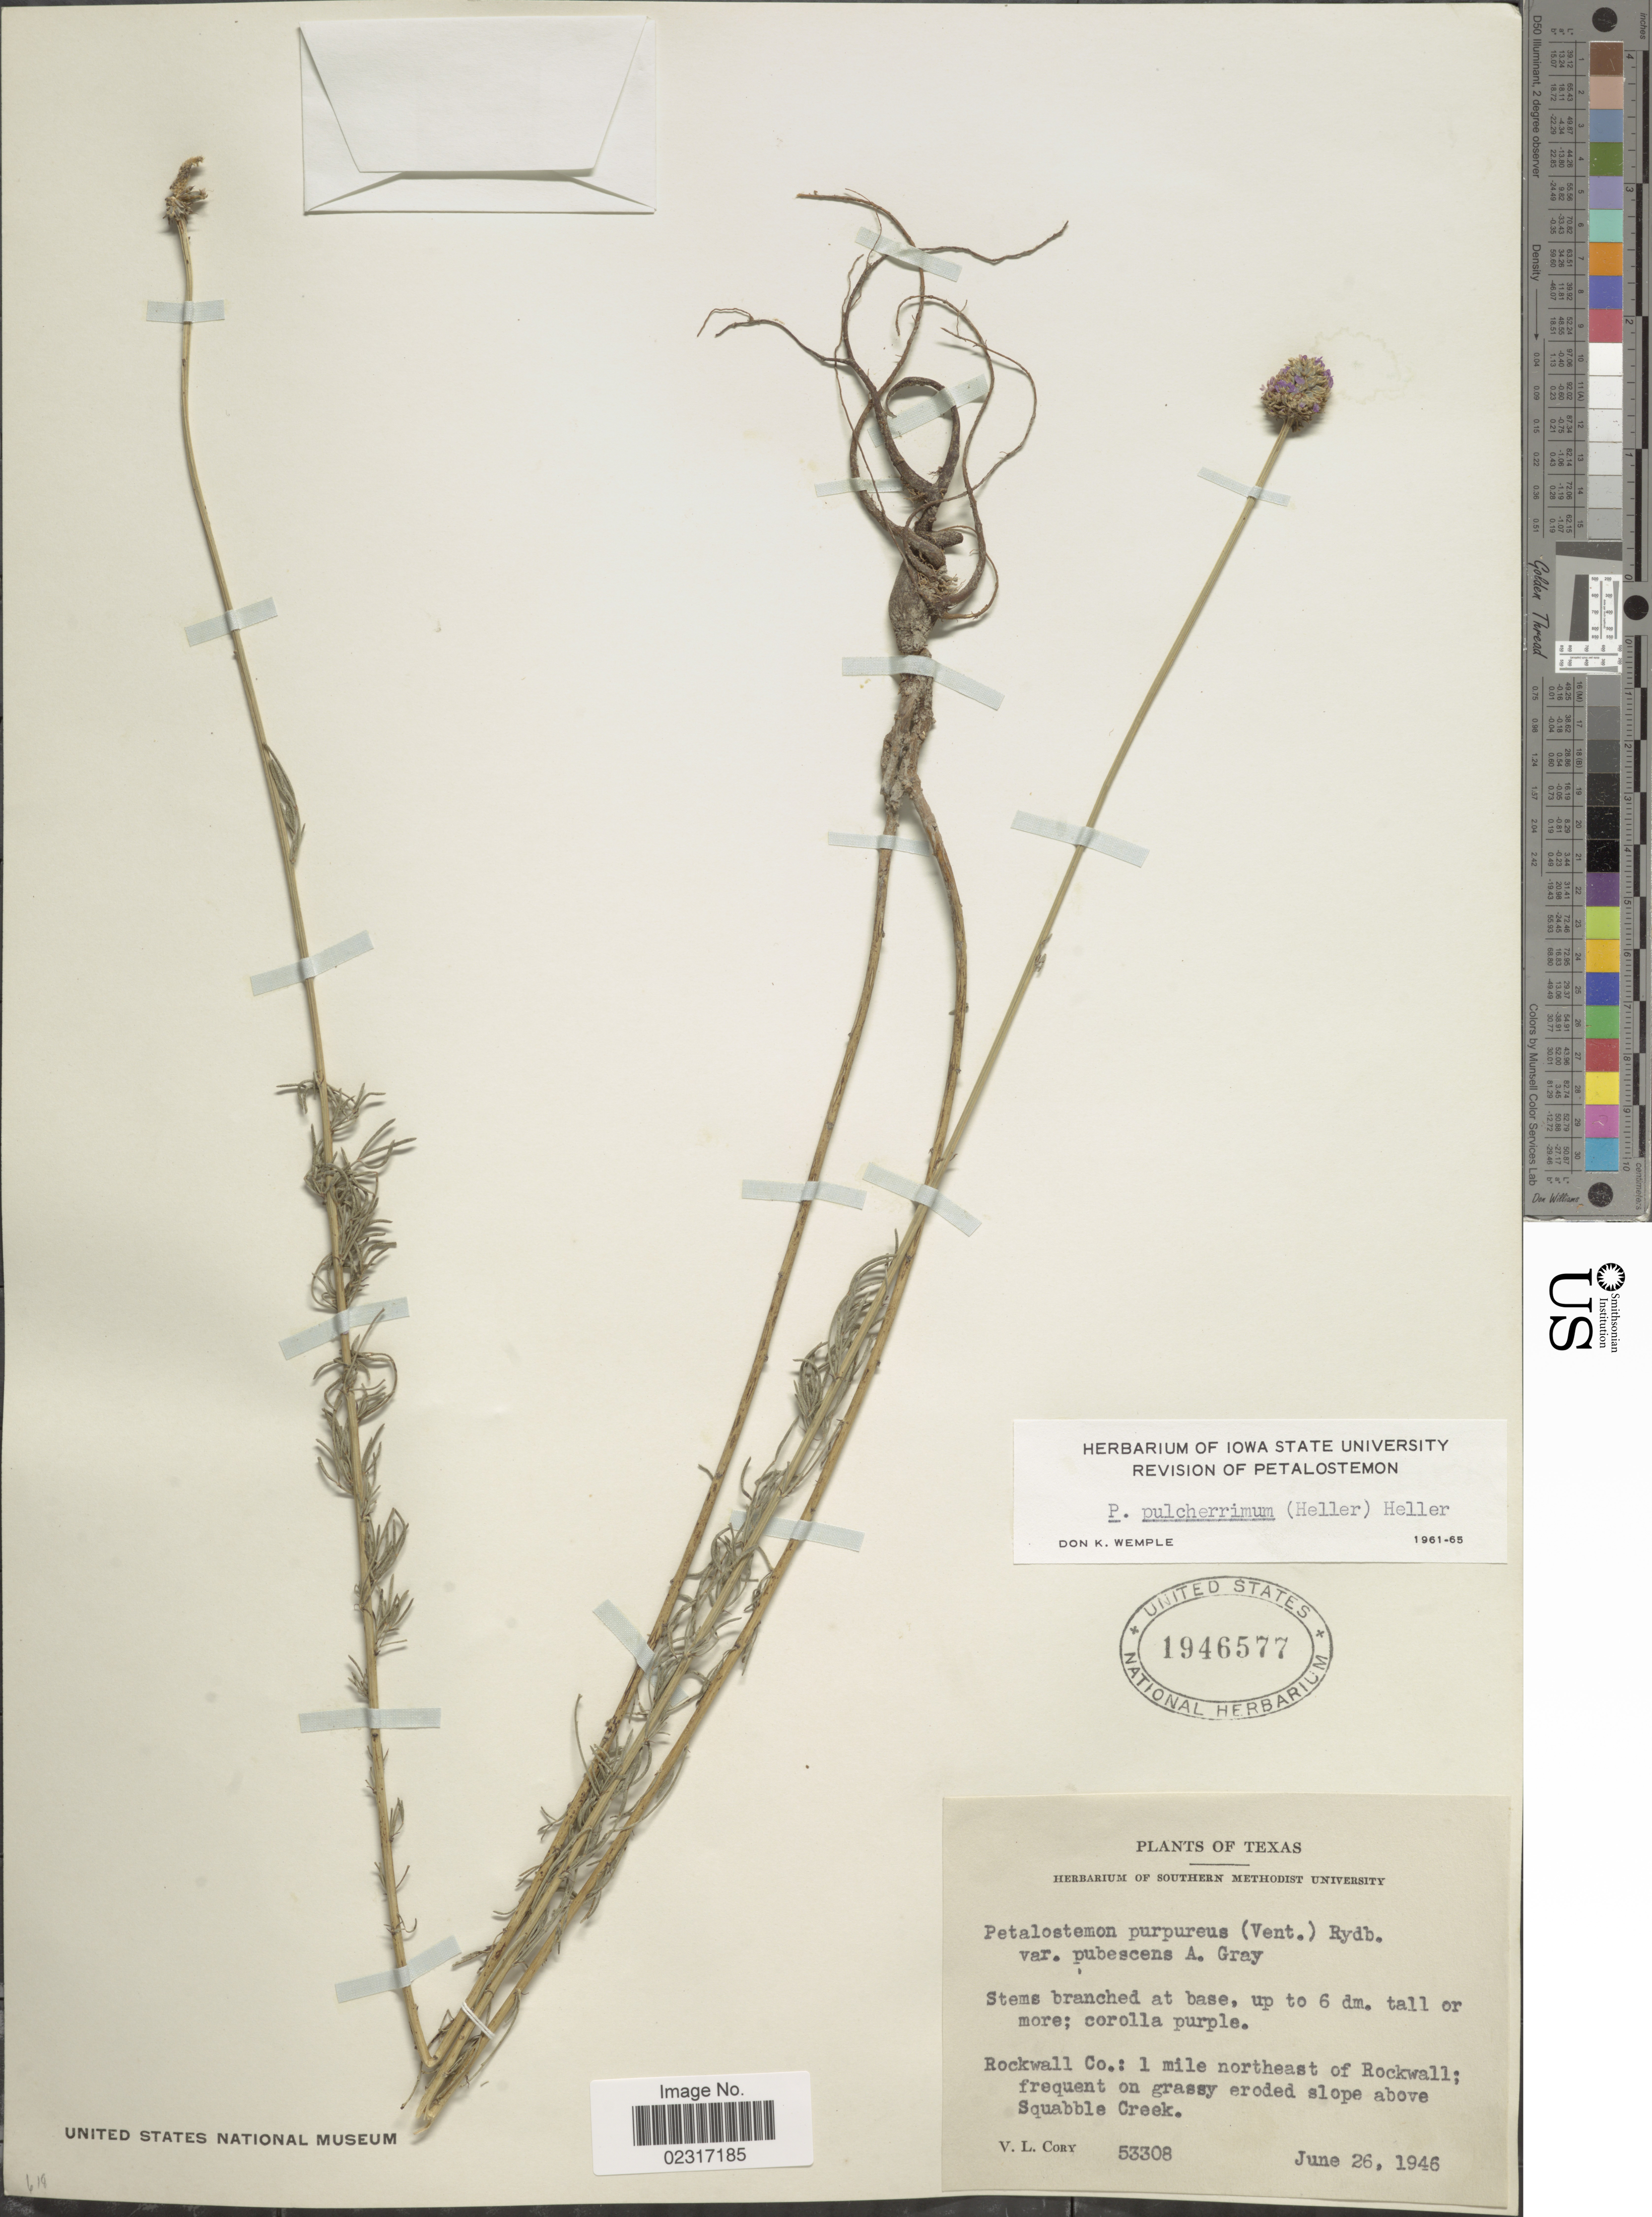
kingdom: Plantae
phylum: Tracheophyta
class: Magnoliopsida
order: Fabales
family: Fabaceae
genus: Dalea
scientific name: Dalea compacta var. pubescens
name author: (A. Gray) Barneby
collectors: V. Cory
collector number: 53308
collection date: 1946-06-26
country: United States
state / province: Texas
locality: Rockwall Co.: 1 mile northeast of Rockwall; frequent on grassy eroded slope above Squabble Creek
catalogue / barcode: US 1946577